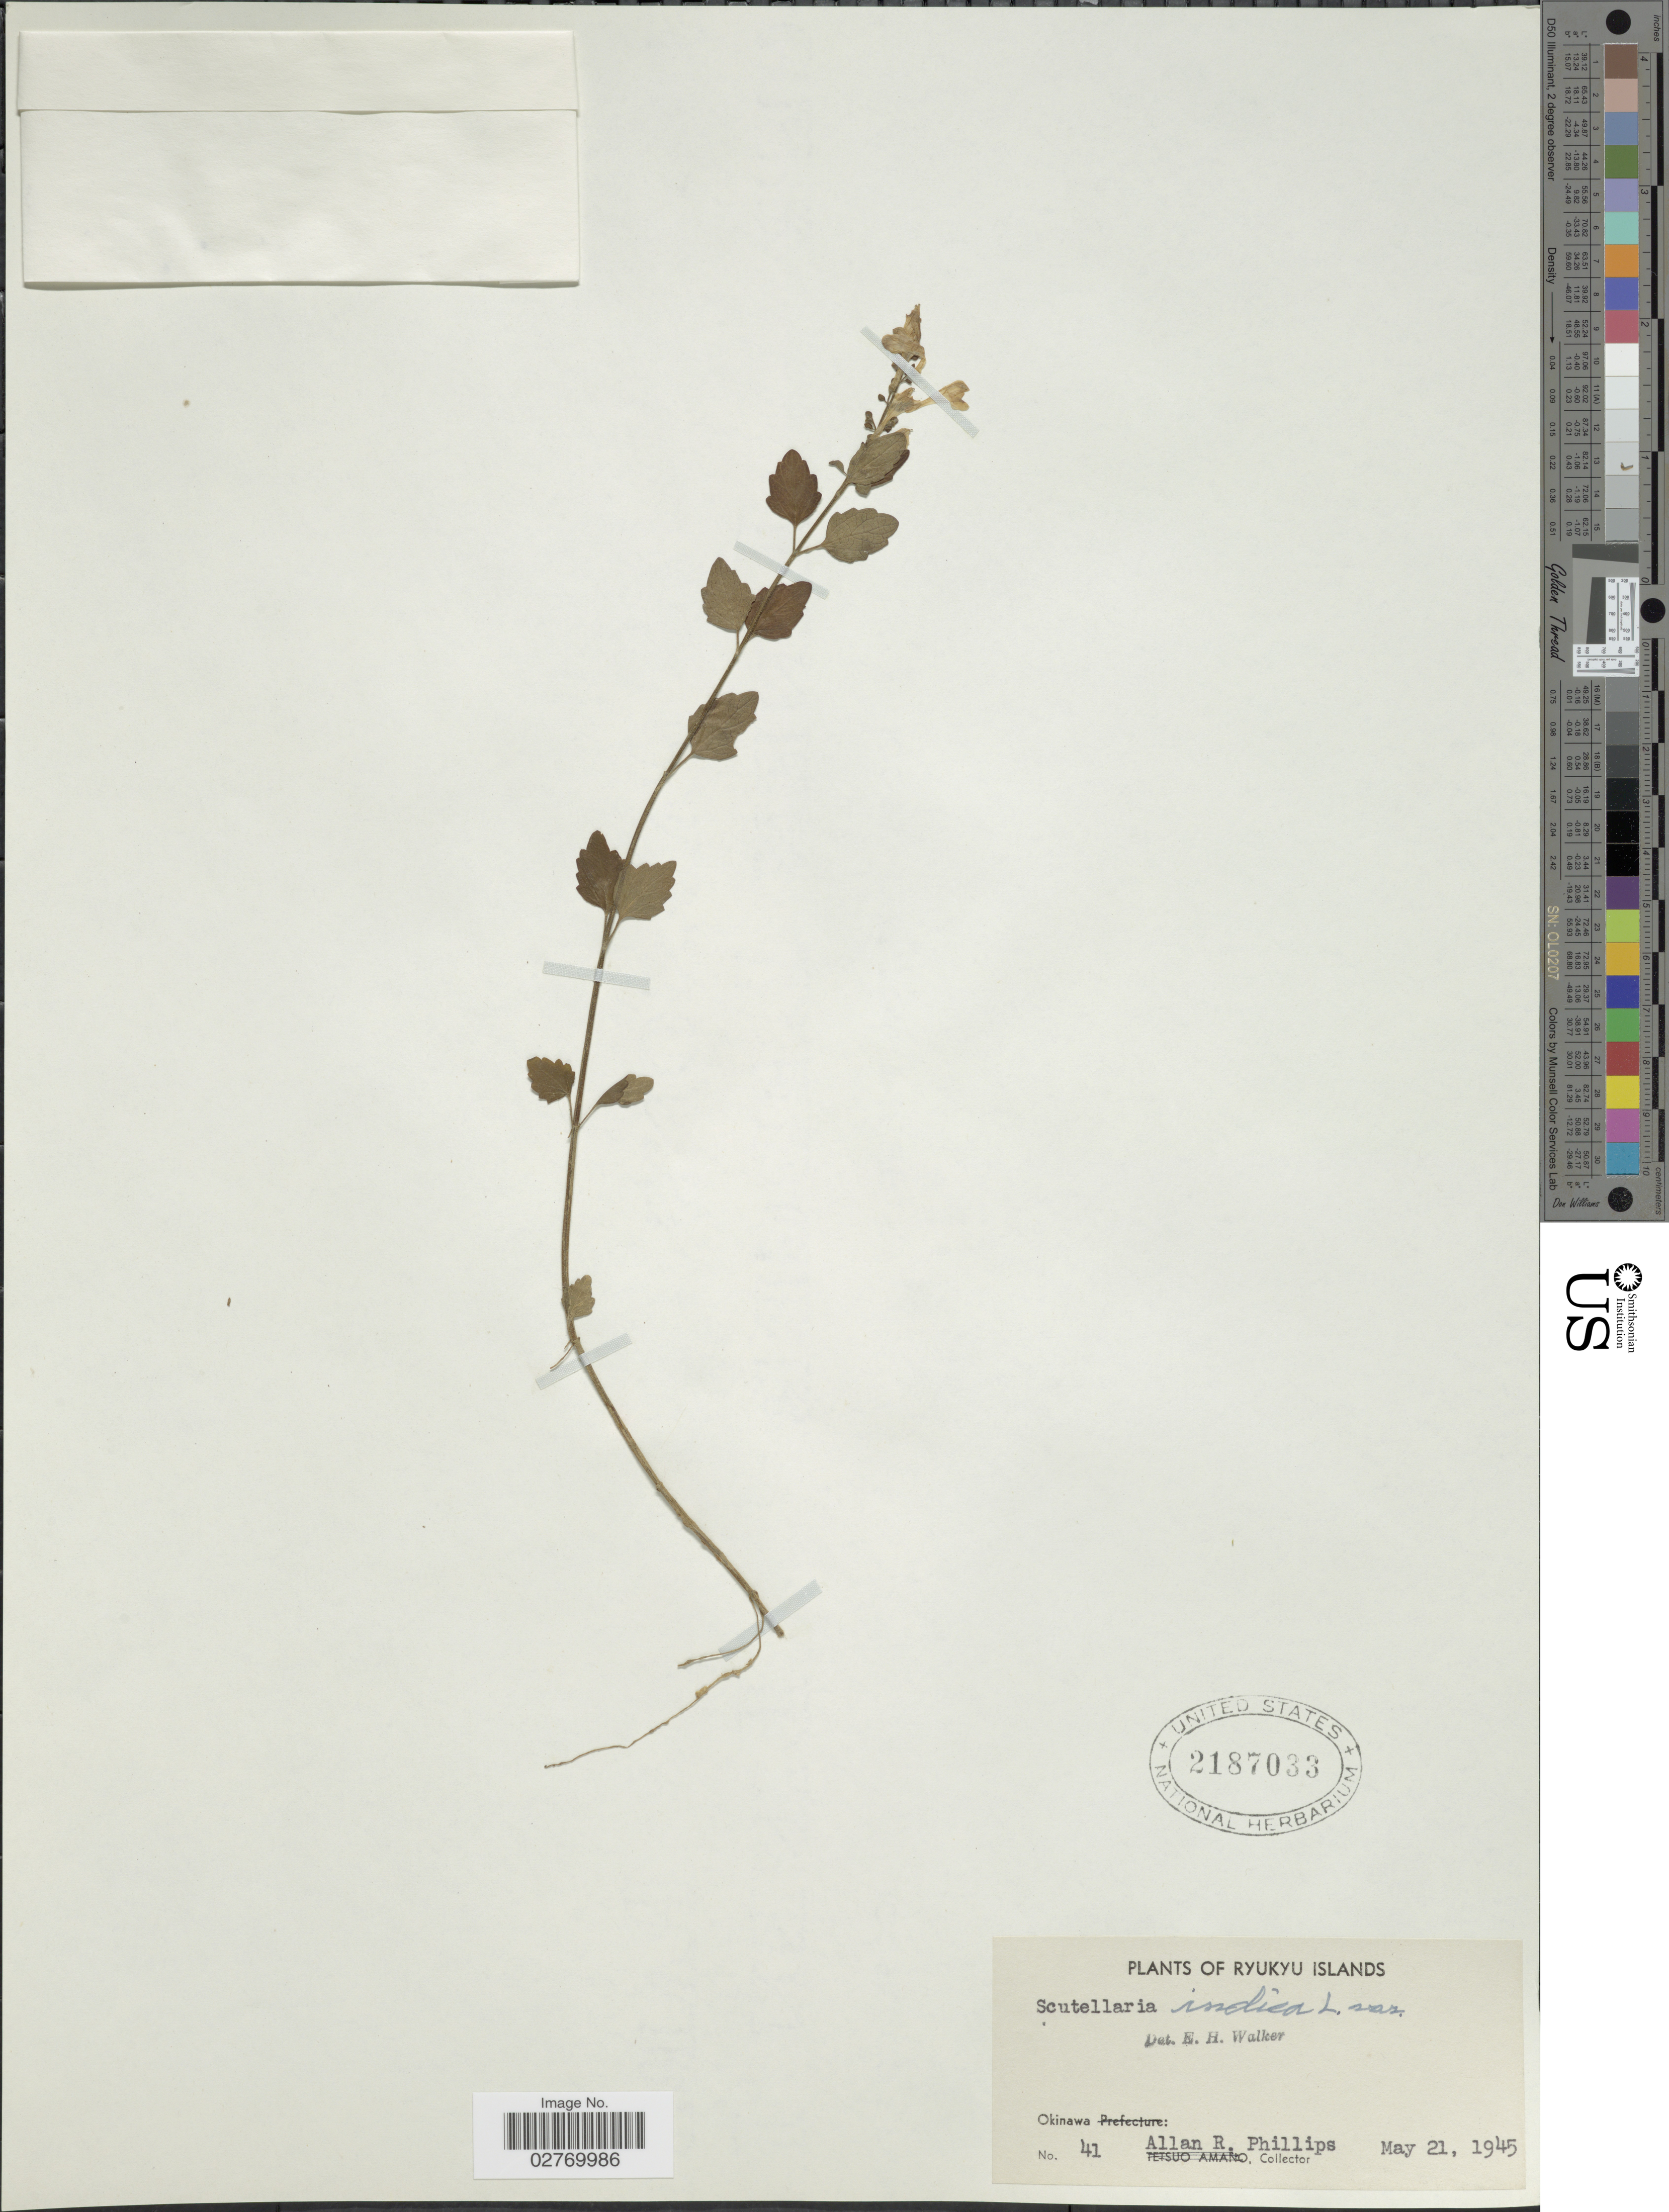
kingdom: Plantae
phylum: Tracheophyta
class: Magnoliopsida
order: Lamiales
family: Lamiaceae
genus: Scutellaria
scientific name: Scutellaria indica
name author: L.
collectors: A. R. Phillips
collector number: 41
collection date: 1945-05-21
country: Japan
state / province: Okinawa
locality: Ryukyu Islands.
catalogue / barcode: US 2187033